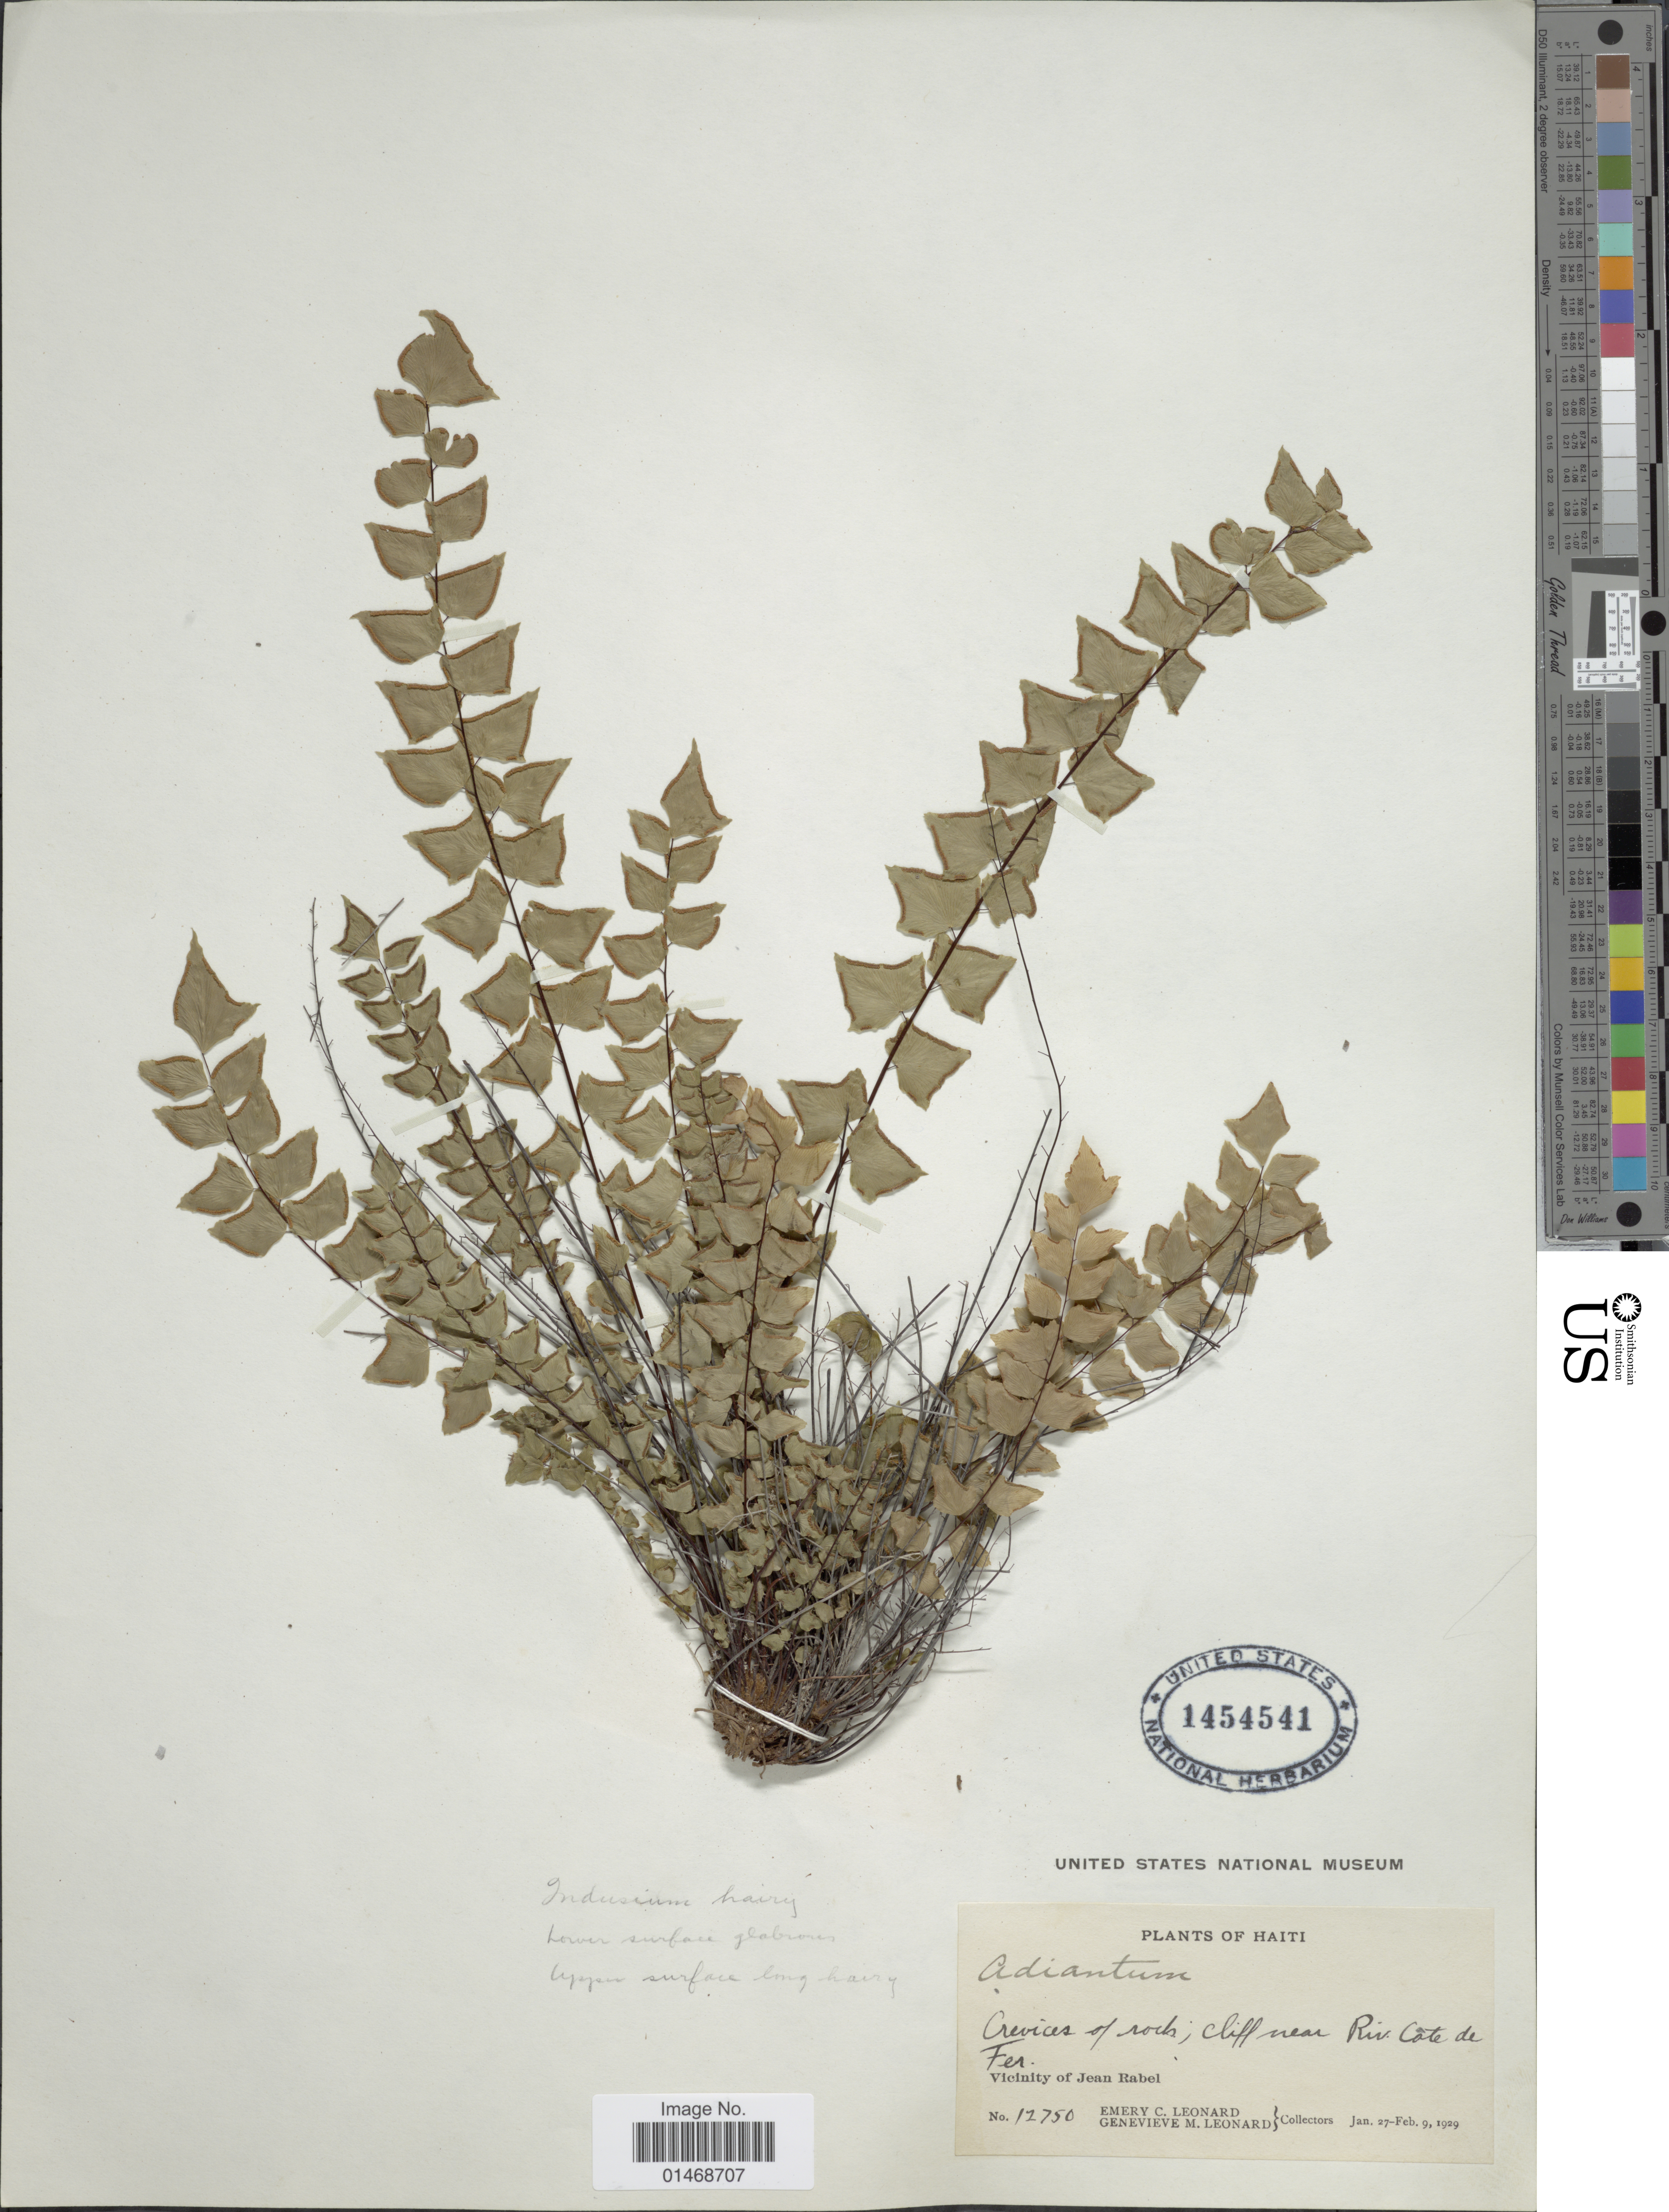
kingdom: Plantae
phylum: Tracheophyta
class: Polypodiopsida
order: Polypodiales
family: Pteridaceae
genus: Adiantum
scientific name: Adiantum deltoideum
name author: Sw.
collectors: E. C. Leonard & G. M. Leonard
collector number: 12750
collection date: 1929-01-27/1929-02-09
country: Haiti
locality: Cliff near Rive Côte de Fer, Vicinity of Jean Rabel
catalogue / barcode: US 1454541